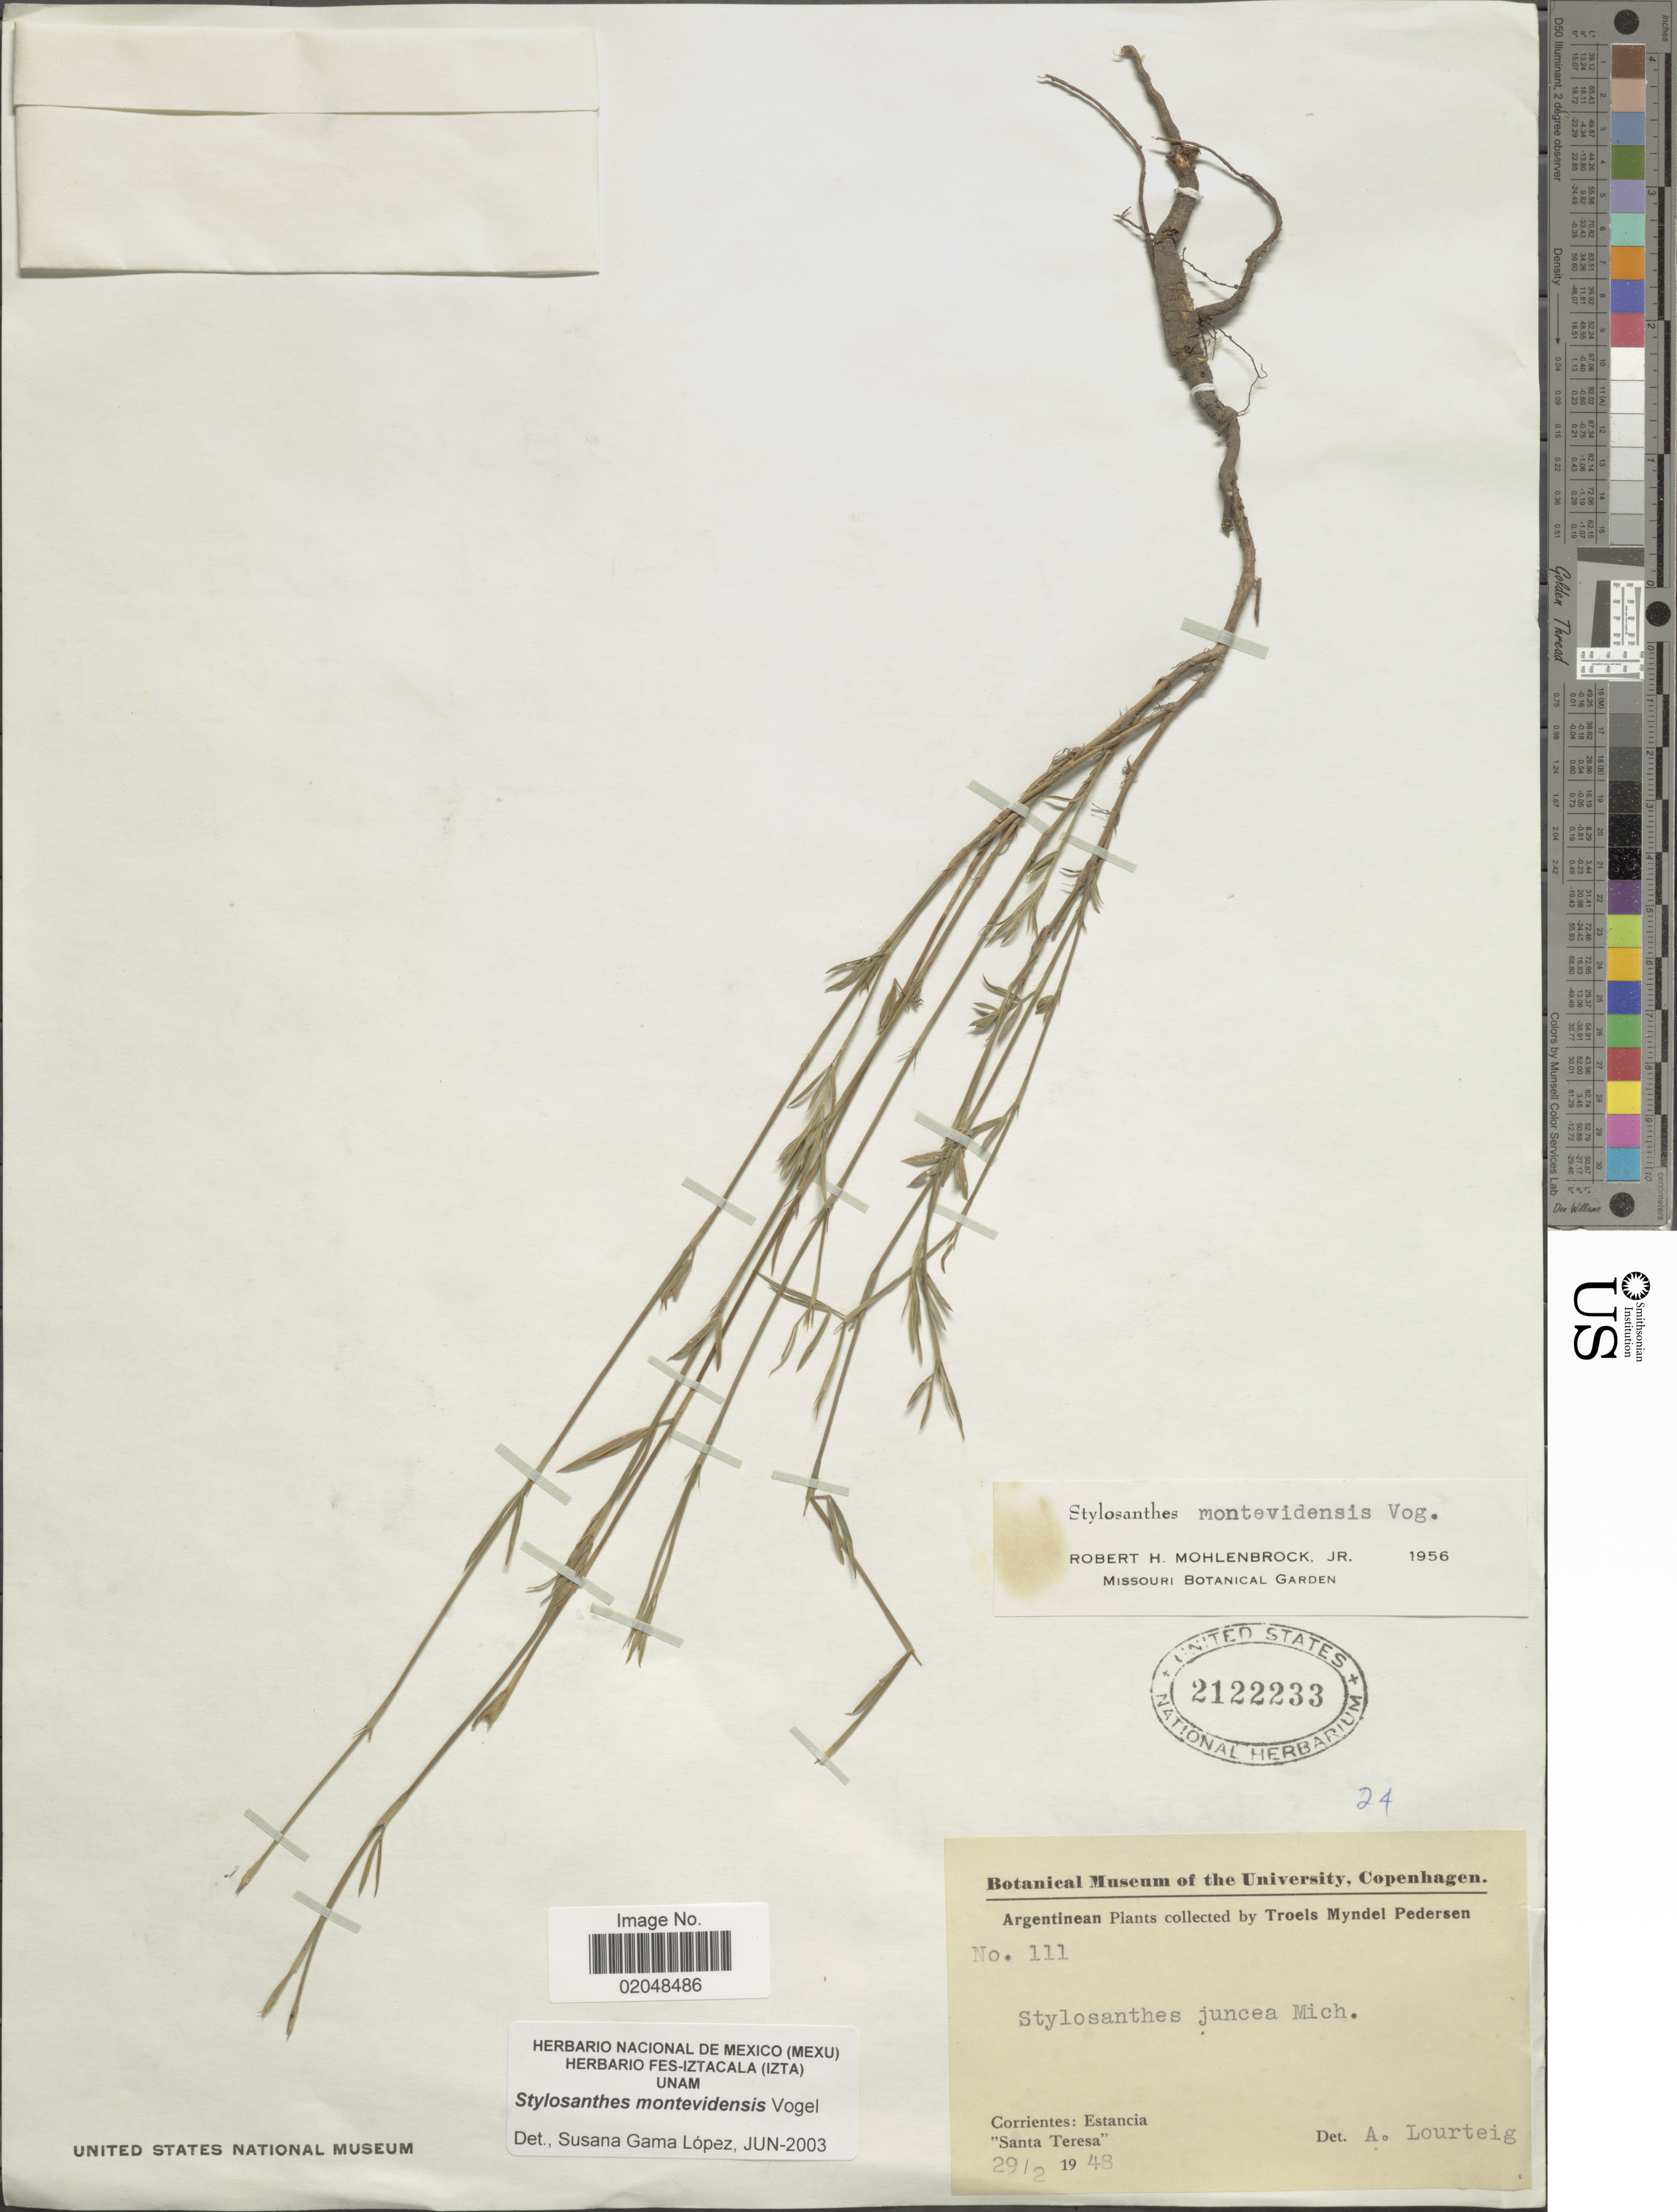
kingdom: Plantae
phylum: Tracheophyta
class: Magnoliopsida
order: Fabales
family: Fabaceae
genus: Stylosanthes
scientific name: Stylosanthes montevidensis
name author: Vogel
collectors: T. Pederson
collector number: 111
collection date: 1948-02-29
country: Argentina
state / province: Corrientes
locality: Estancia "Santa Teresa"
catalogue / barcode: US 2122233